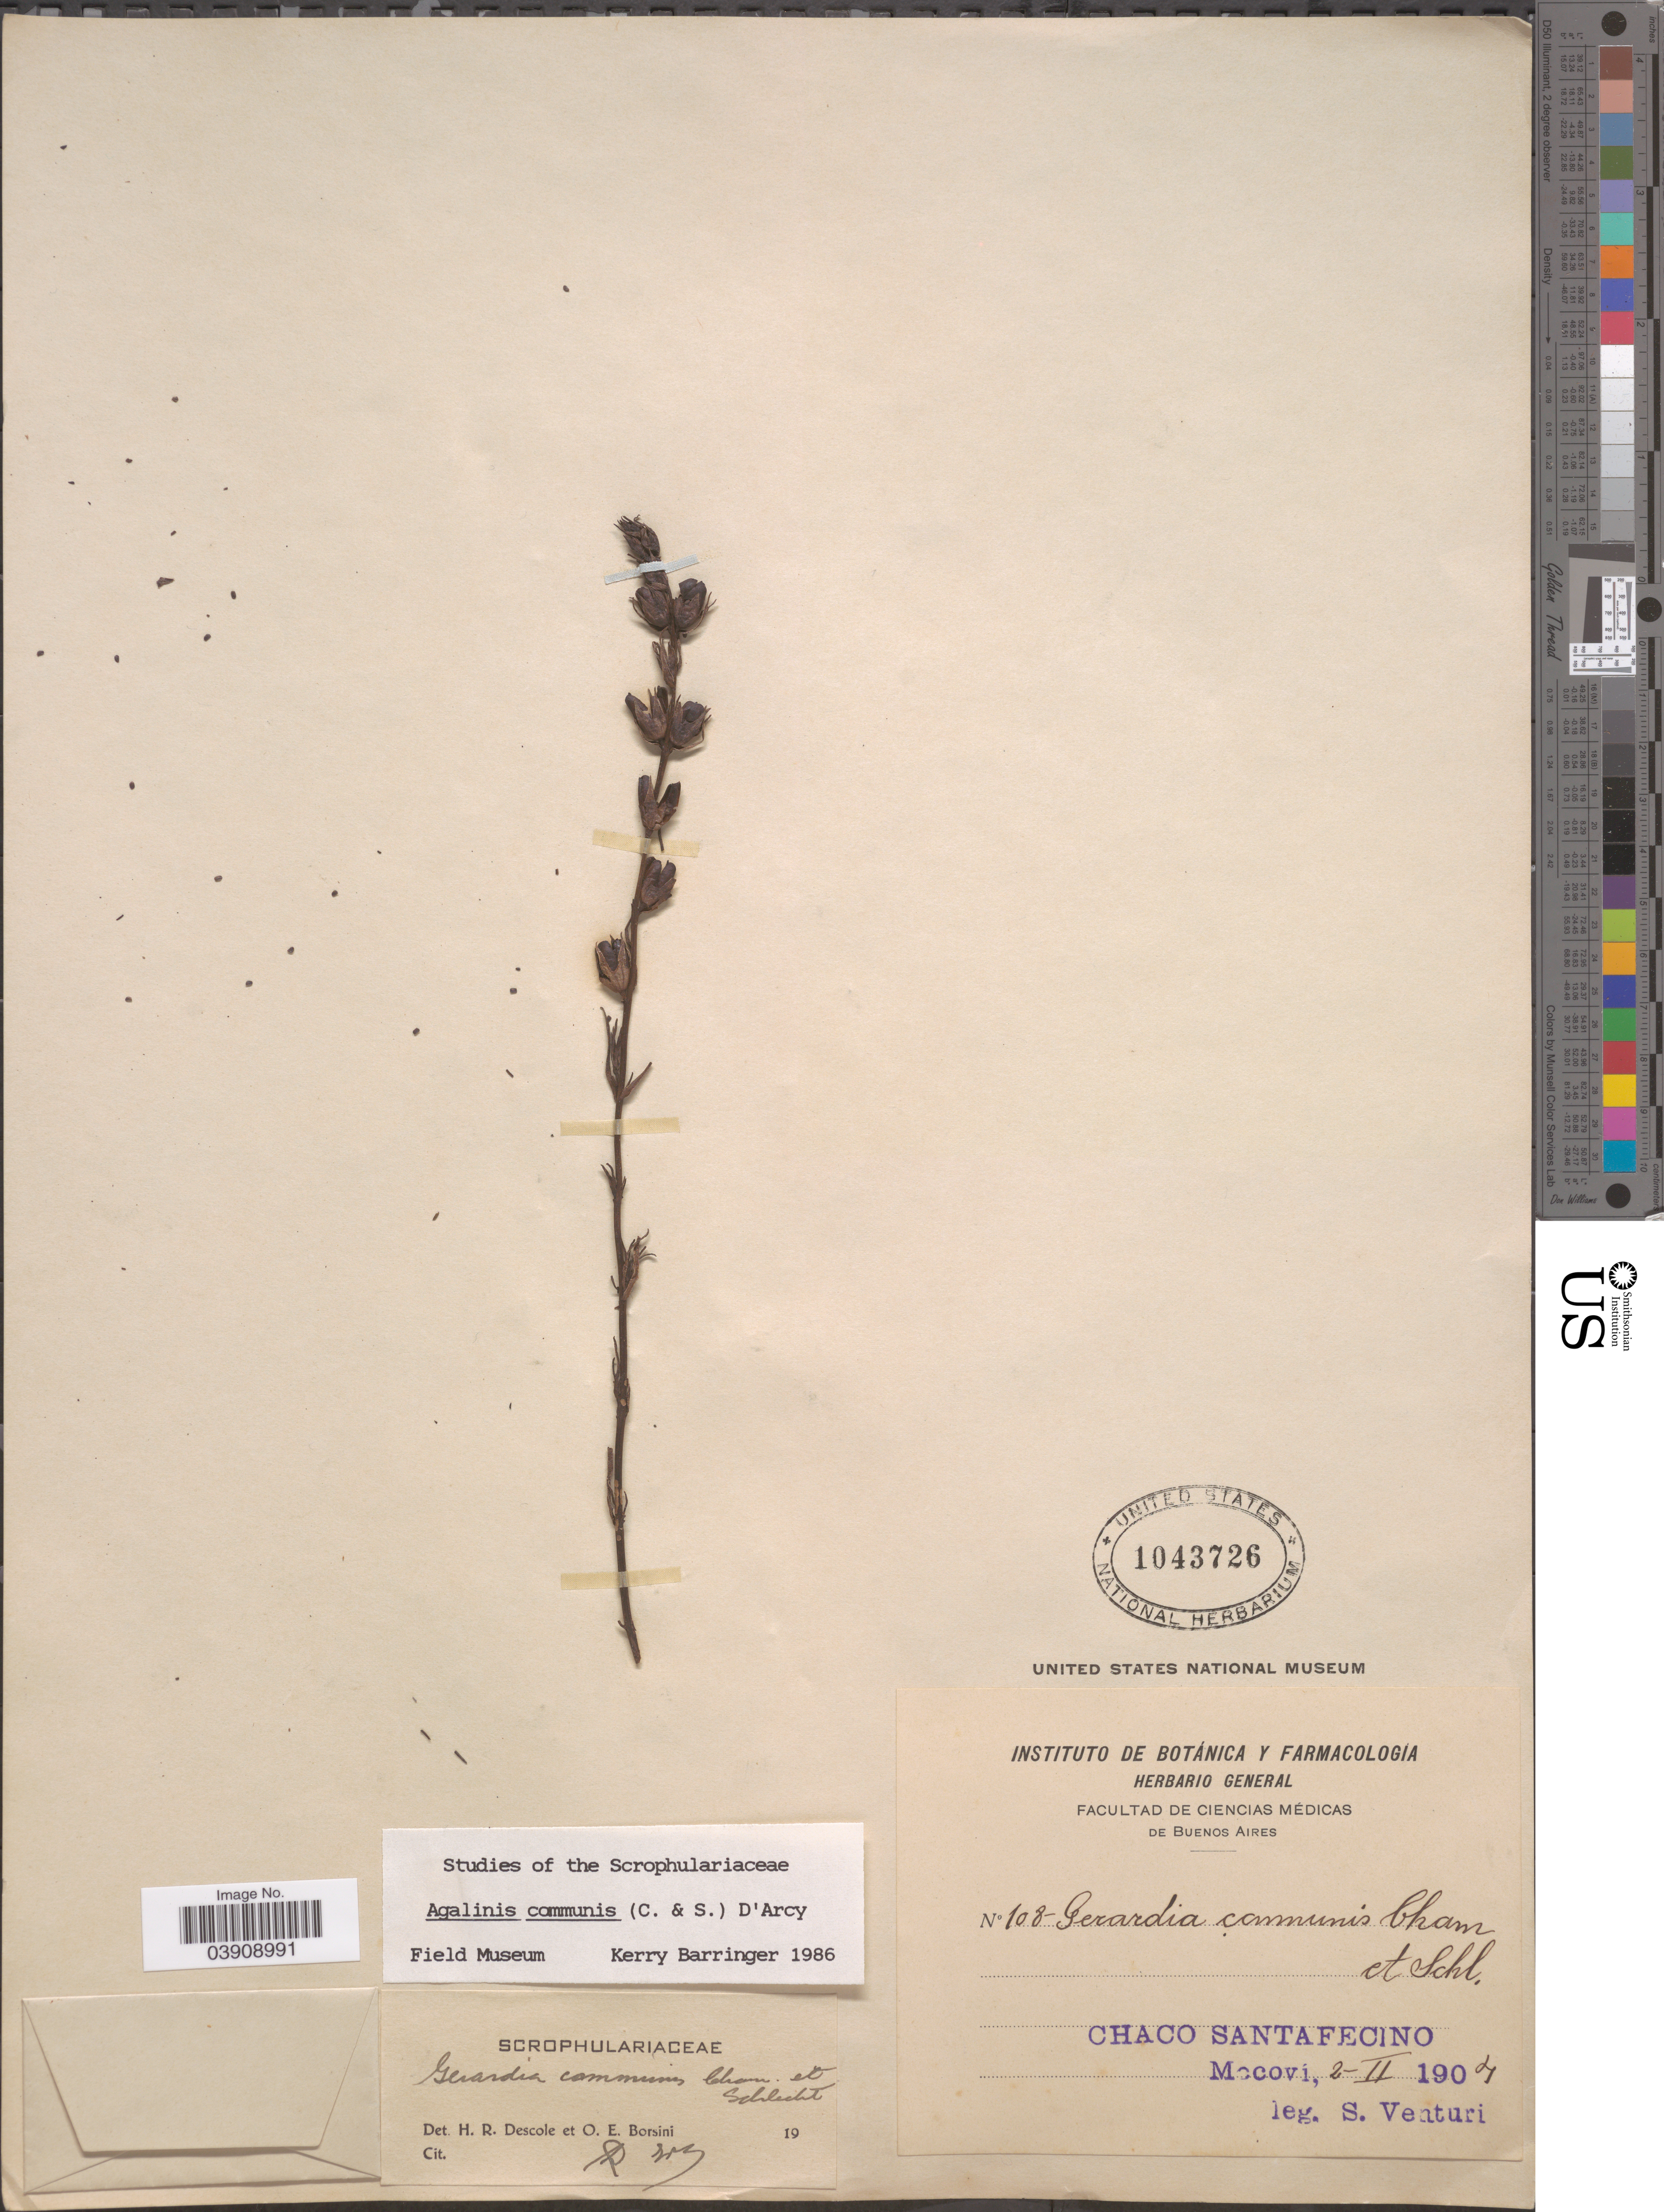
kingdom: Plantae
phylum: Tracheophyta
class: Magnoliopsida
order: Lamiales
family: Orobanchaceae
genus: Agalinis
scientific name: Agalinis communis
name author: (Cham. & Schltdl.) D'Arcy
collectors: S. Venturi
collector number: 108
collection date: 1904-02-02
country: Argentina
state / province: Chaco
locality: Santa Fecino. Mocovi.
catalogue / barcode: US 1043726